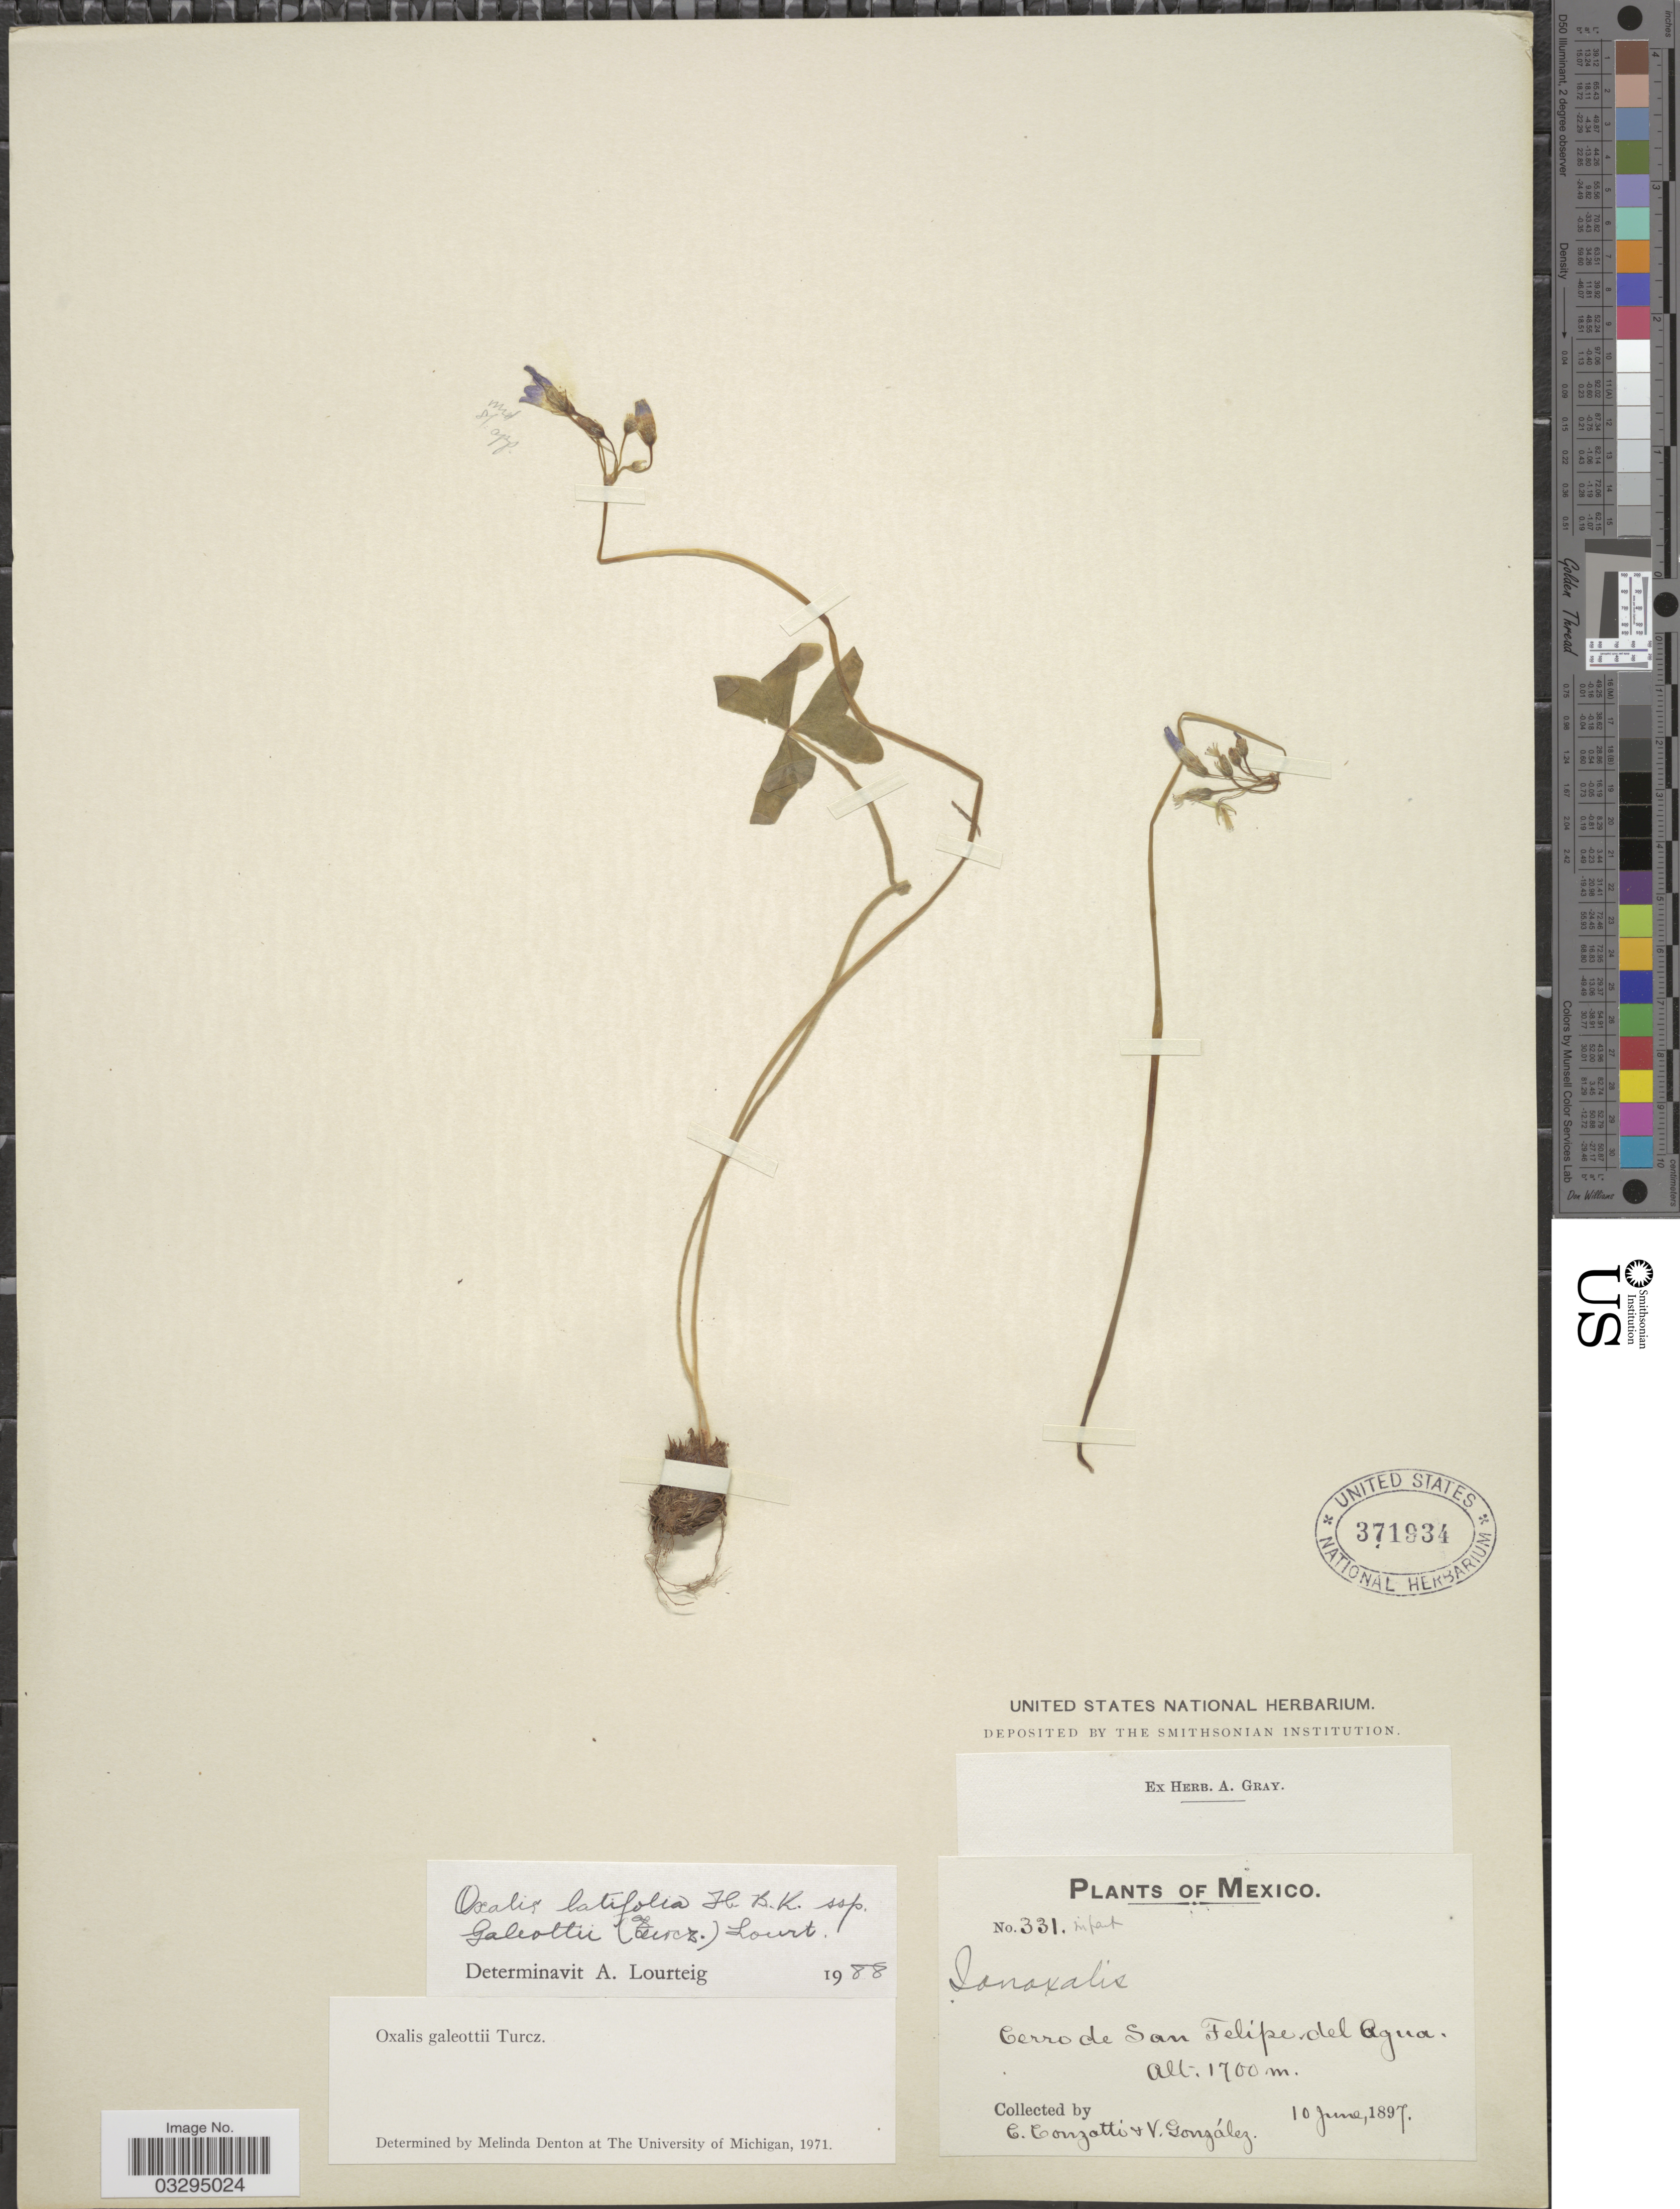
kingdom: Plantae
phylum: Tracheophyta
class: Magnoliopsida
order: Oxalidales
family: Oxalidaceae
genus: Oxalis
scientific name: Oxalis latifolia subsp. galeottii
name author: (Turcz.) Lourteig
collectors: C. Conzatti & V. González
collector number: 331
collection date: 1897-06-10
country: Mexico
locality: Cerro de San Felipe del Agua.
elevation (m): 1700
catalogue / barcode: US 371934